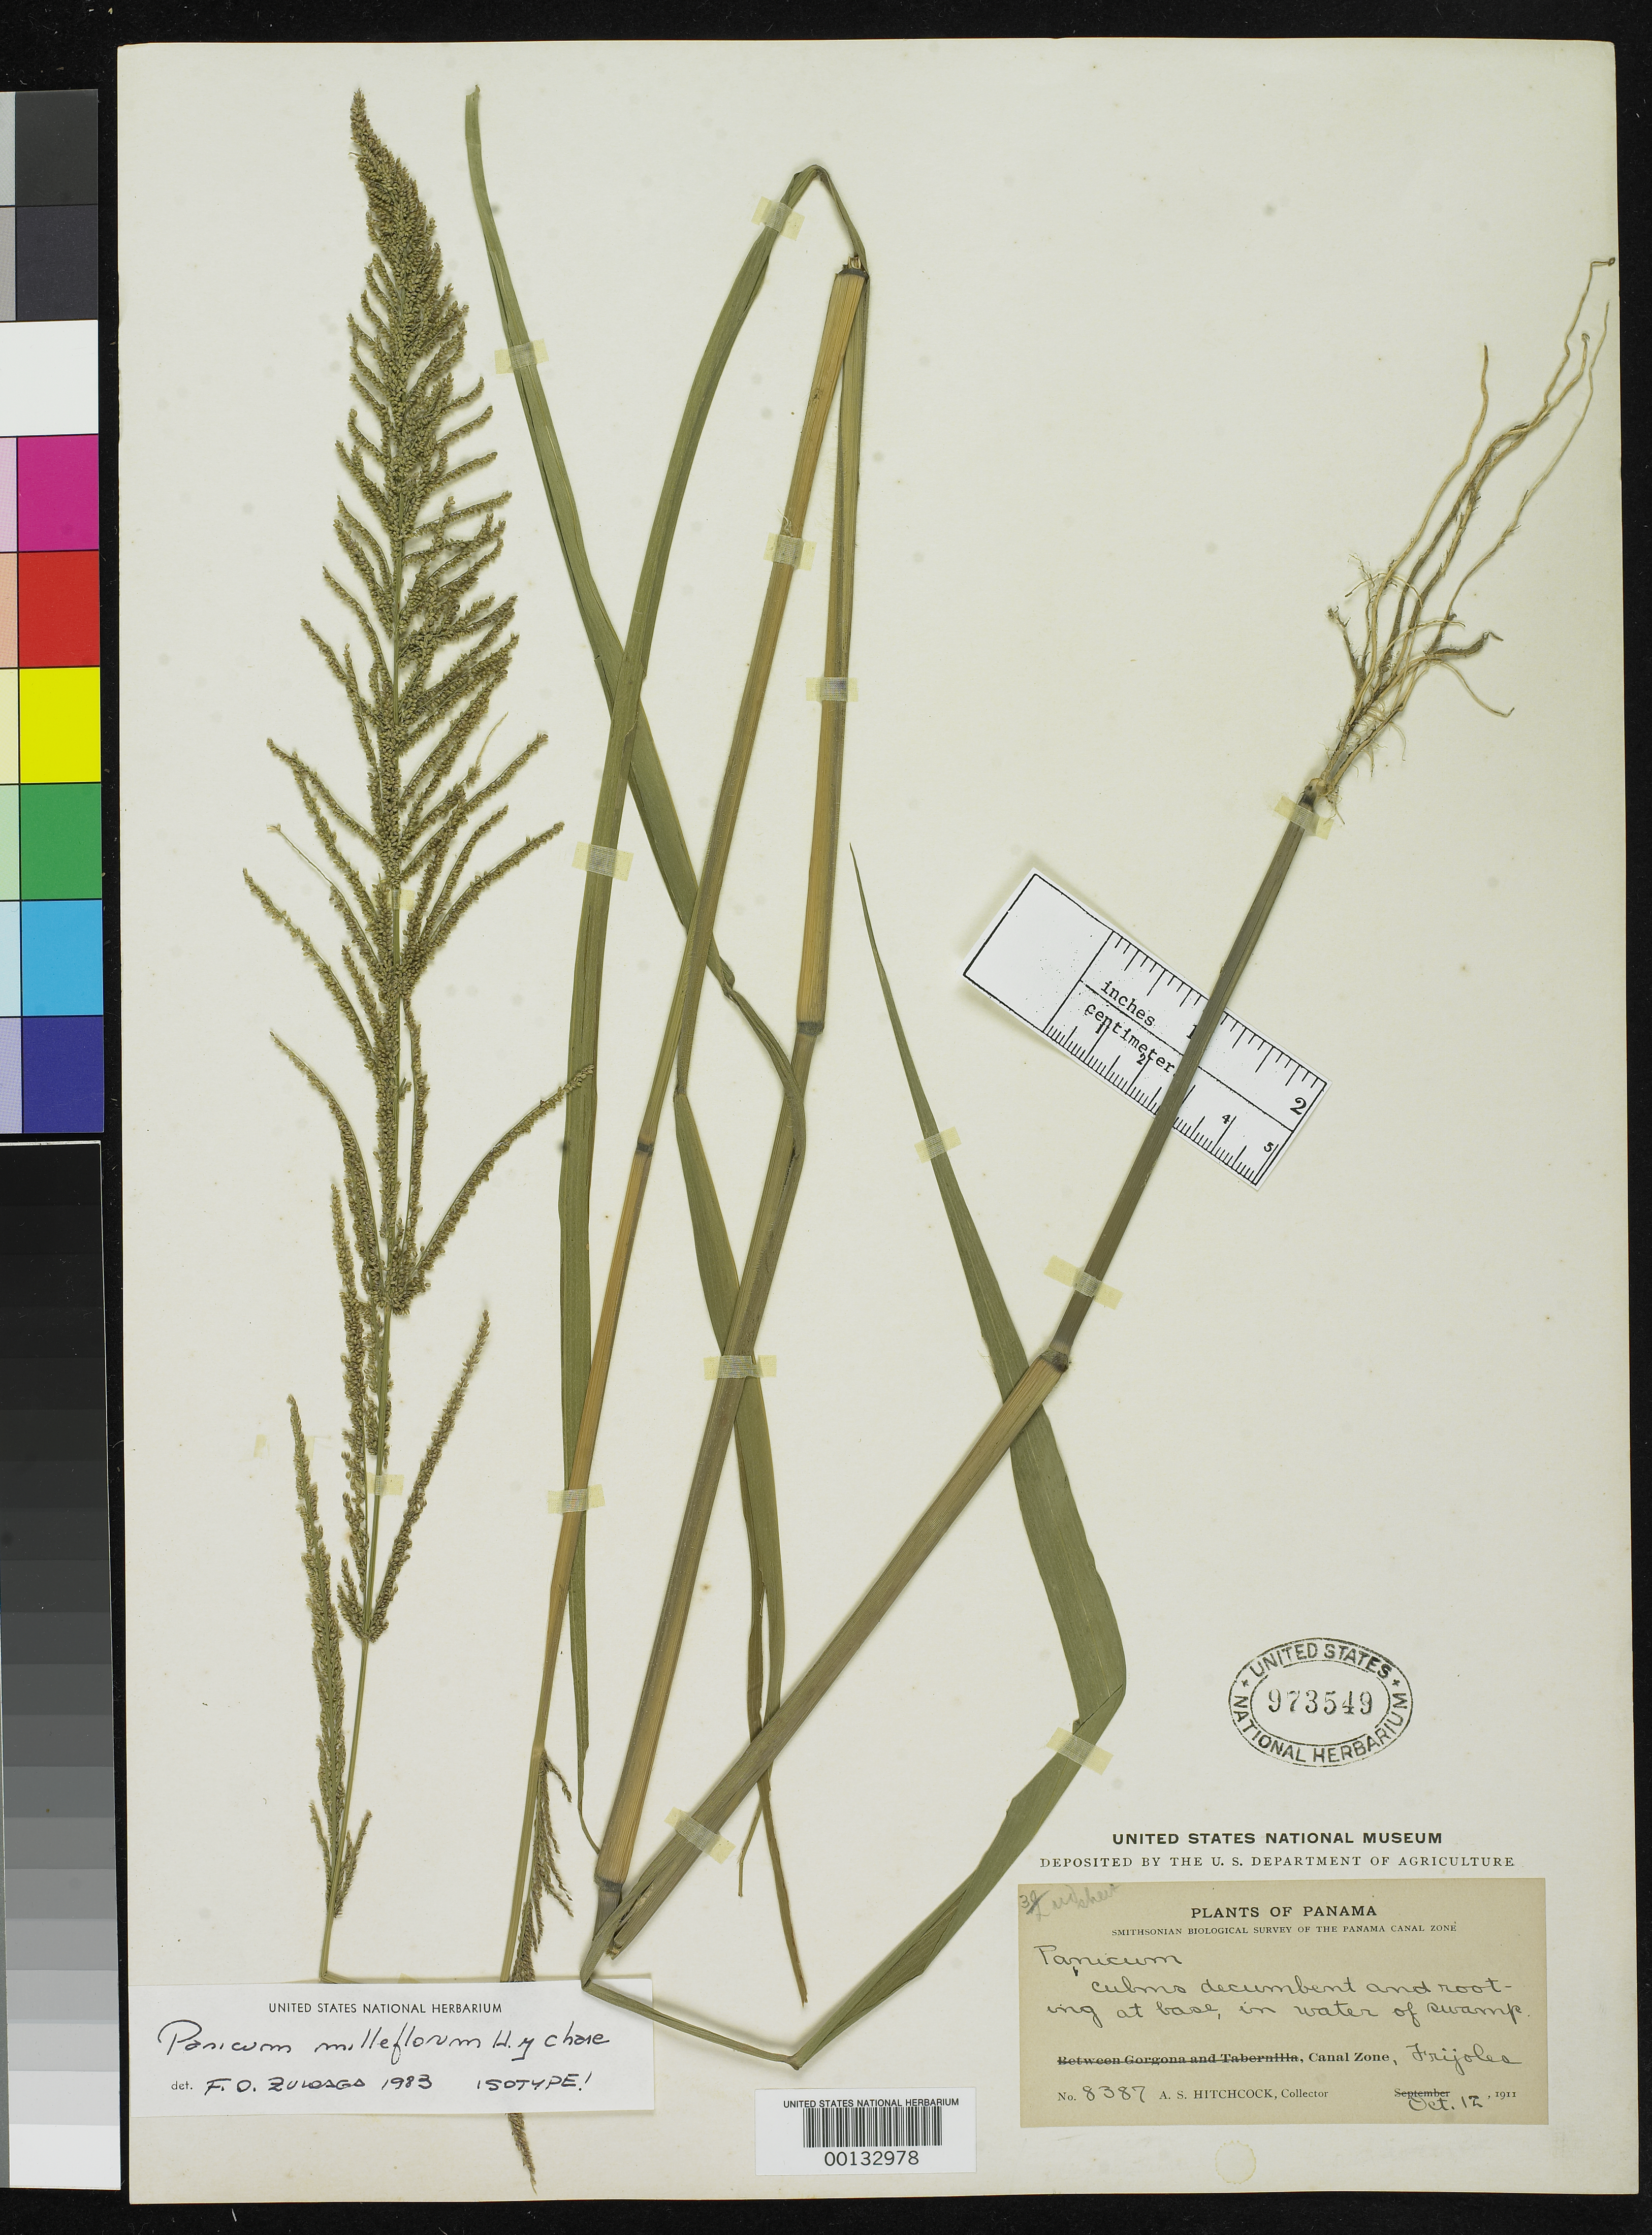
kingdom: Plantae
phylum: Tracheophyta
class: Liliopsida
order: Poales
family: Poaceae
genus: Panicum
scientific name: Panicum milleflorum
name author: Hitchc. & Chase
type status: Isotype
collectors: A. S. Hitchcock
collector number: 8387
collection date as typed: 12 Oct 1911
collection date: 1911-10-12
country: Panama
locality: Frijoles.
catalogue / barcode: US 973549